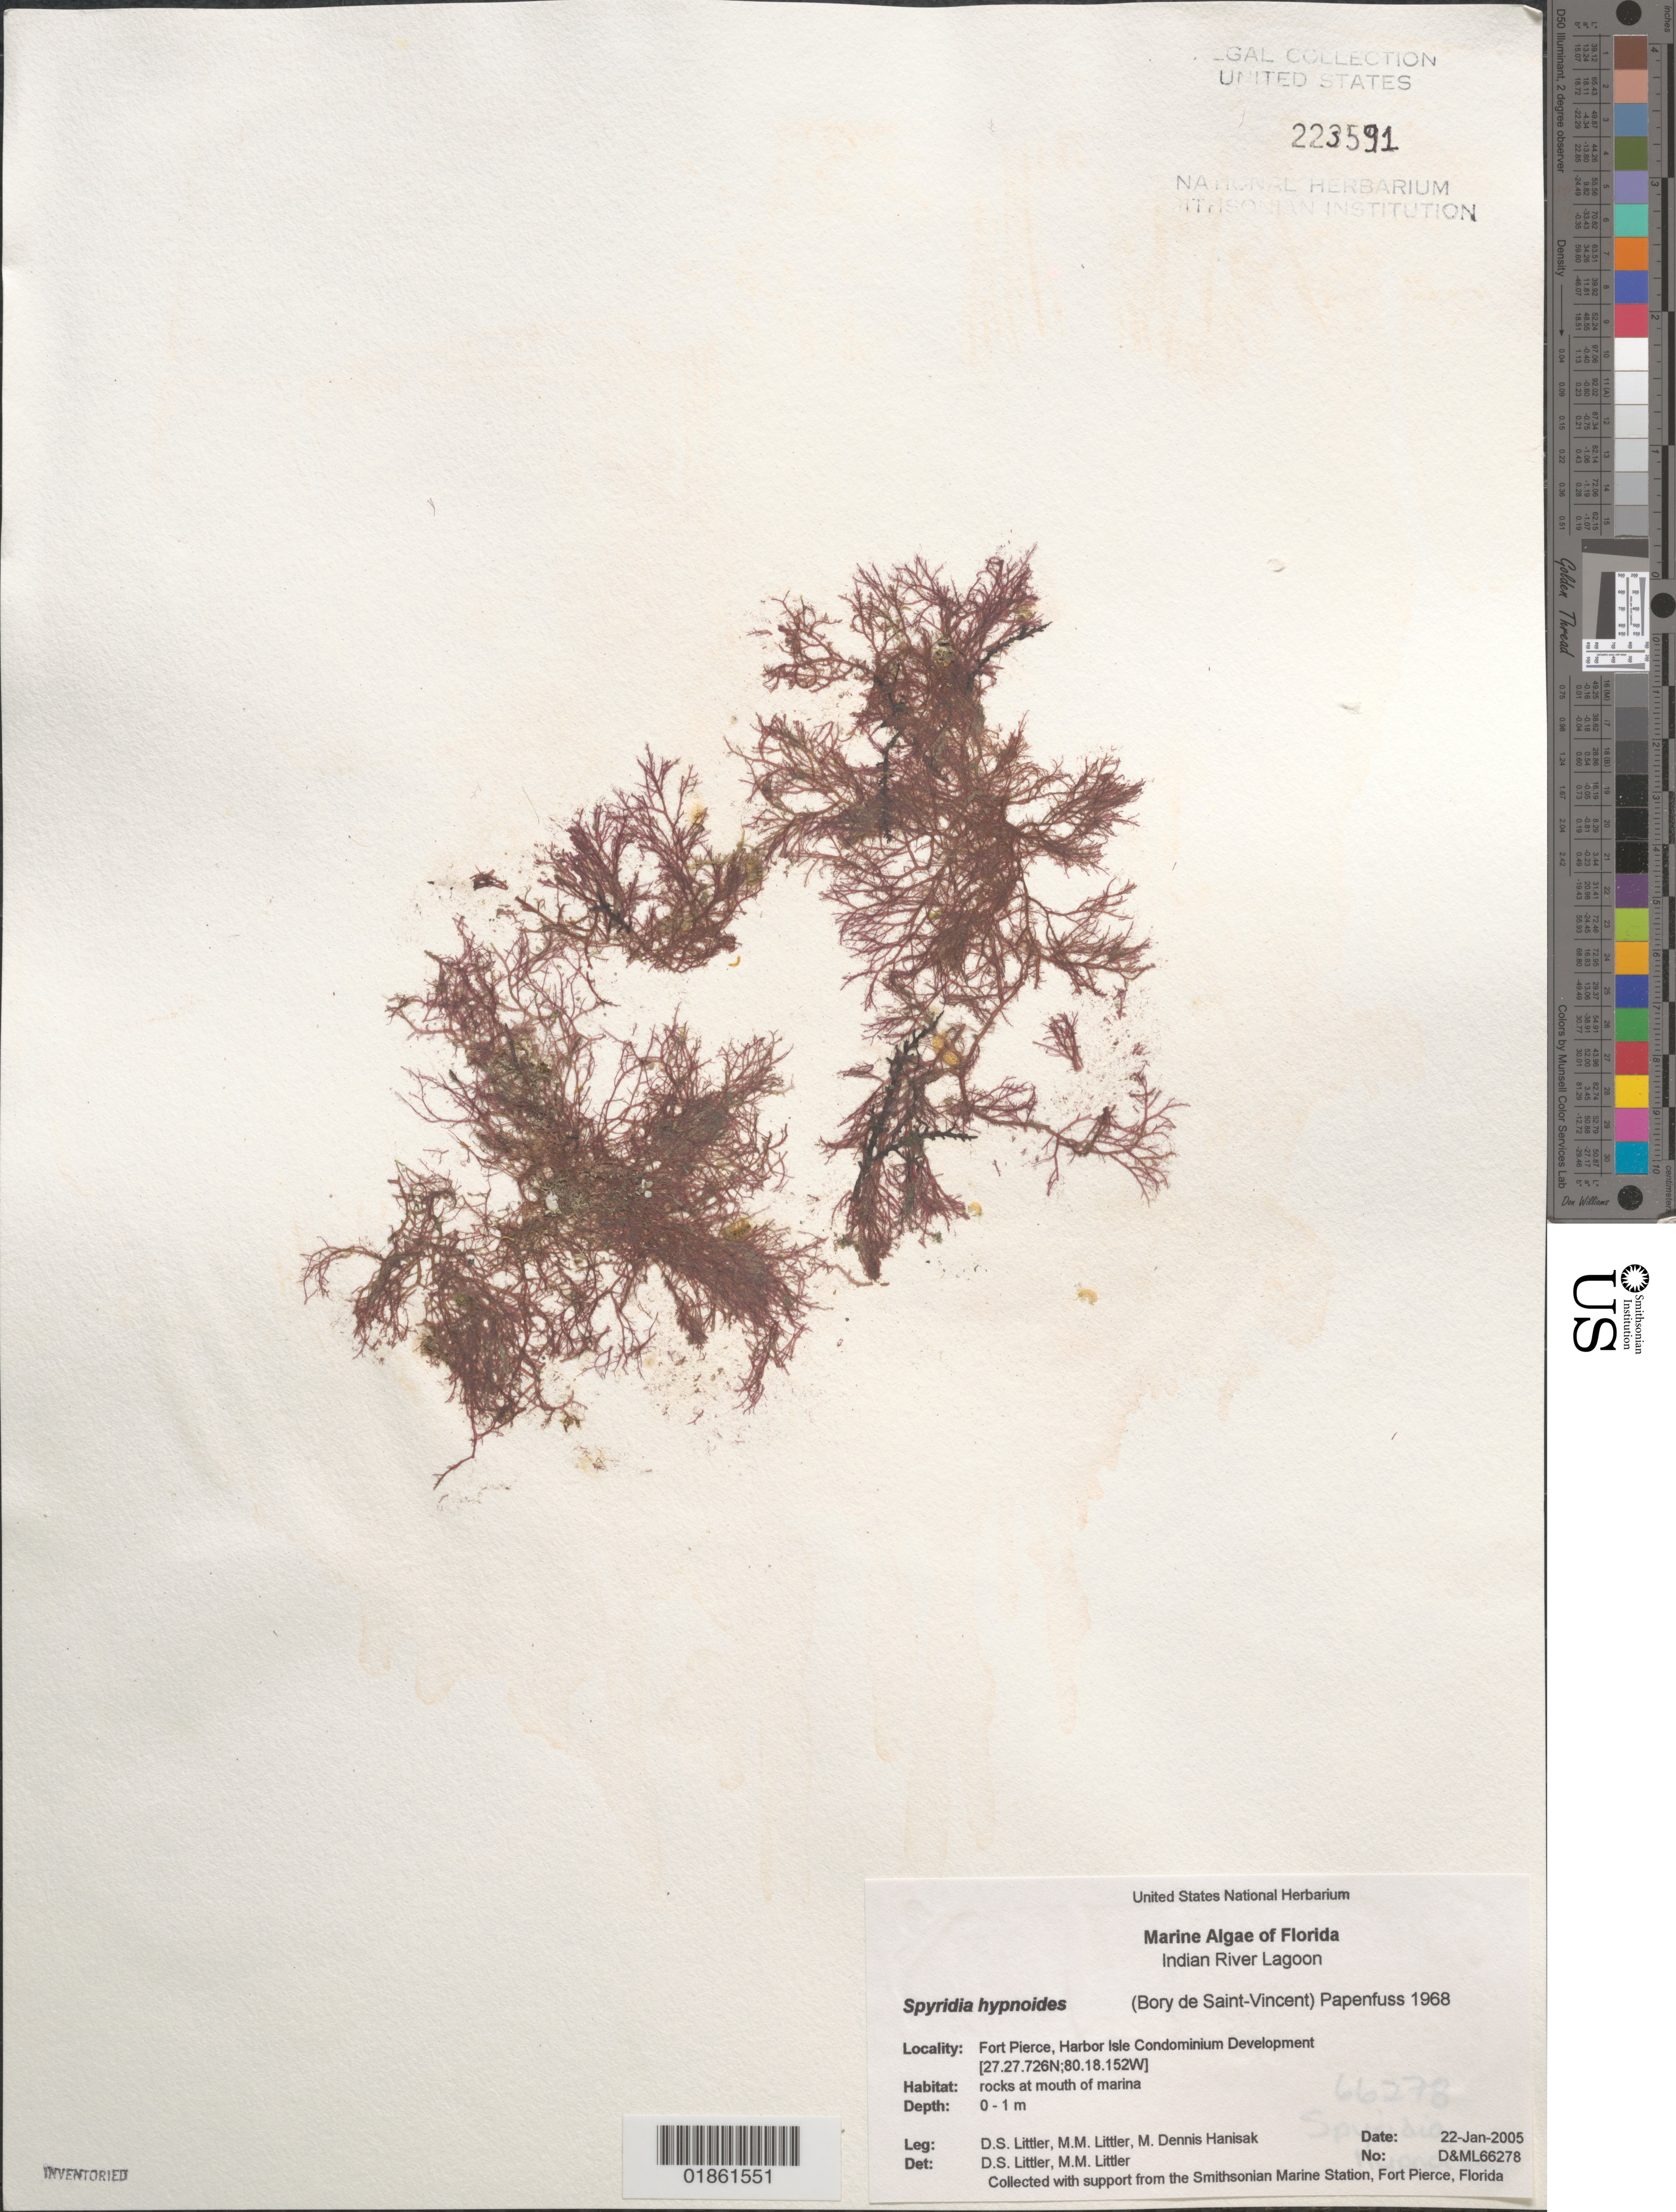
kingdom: Plantae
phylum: Rhodophyta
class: Florideophyceae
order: Ceramiales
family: Spyridiaceae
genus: Spyridia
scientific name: Spyridia hypnoides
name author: (Bory) Papenf.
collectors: D. S. Littler & M. Hanisak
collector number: D&ML66278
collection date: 2005-01-22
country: United States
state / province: Florida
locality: Indian River Lagoon. Fort Pierce, Harbor Isle Condominium Development.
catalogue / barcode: US 223591